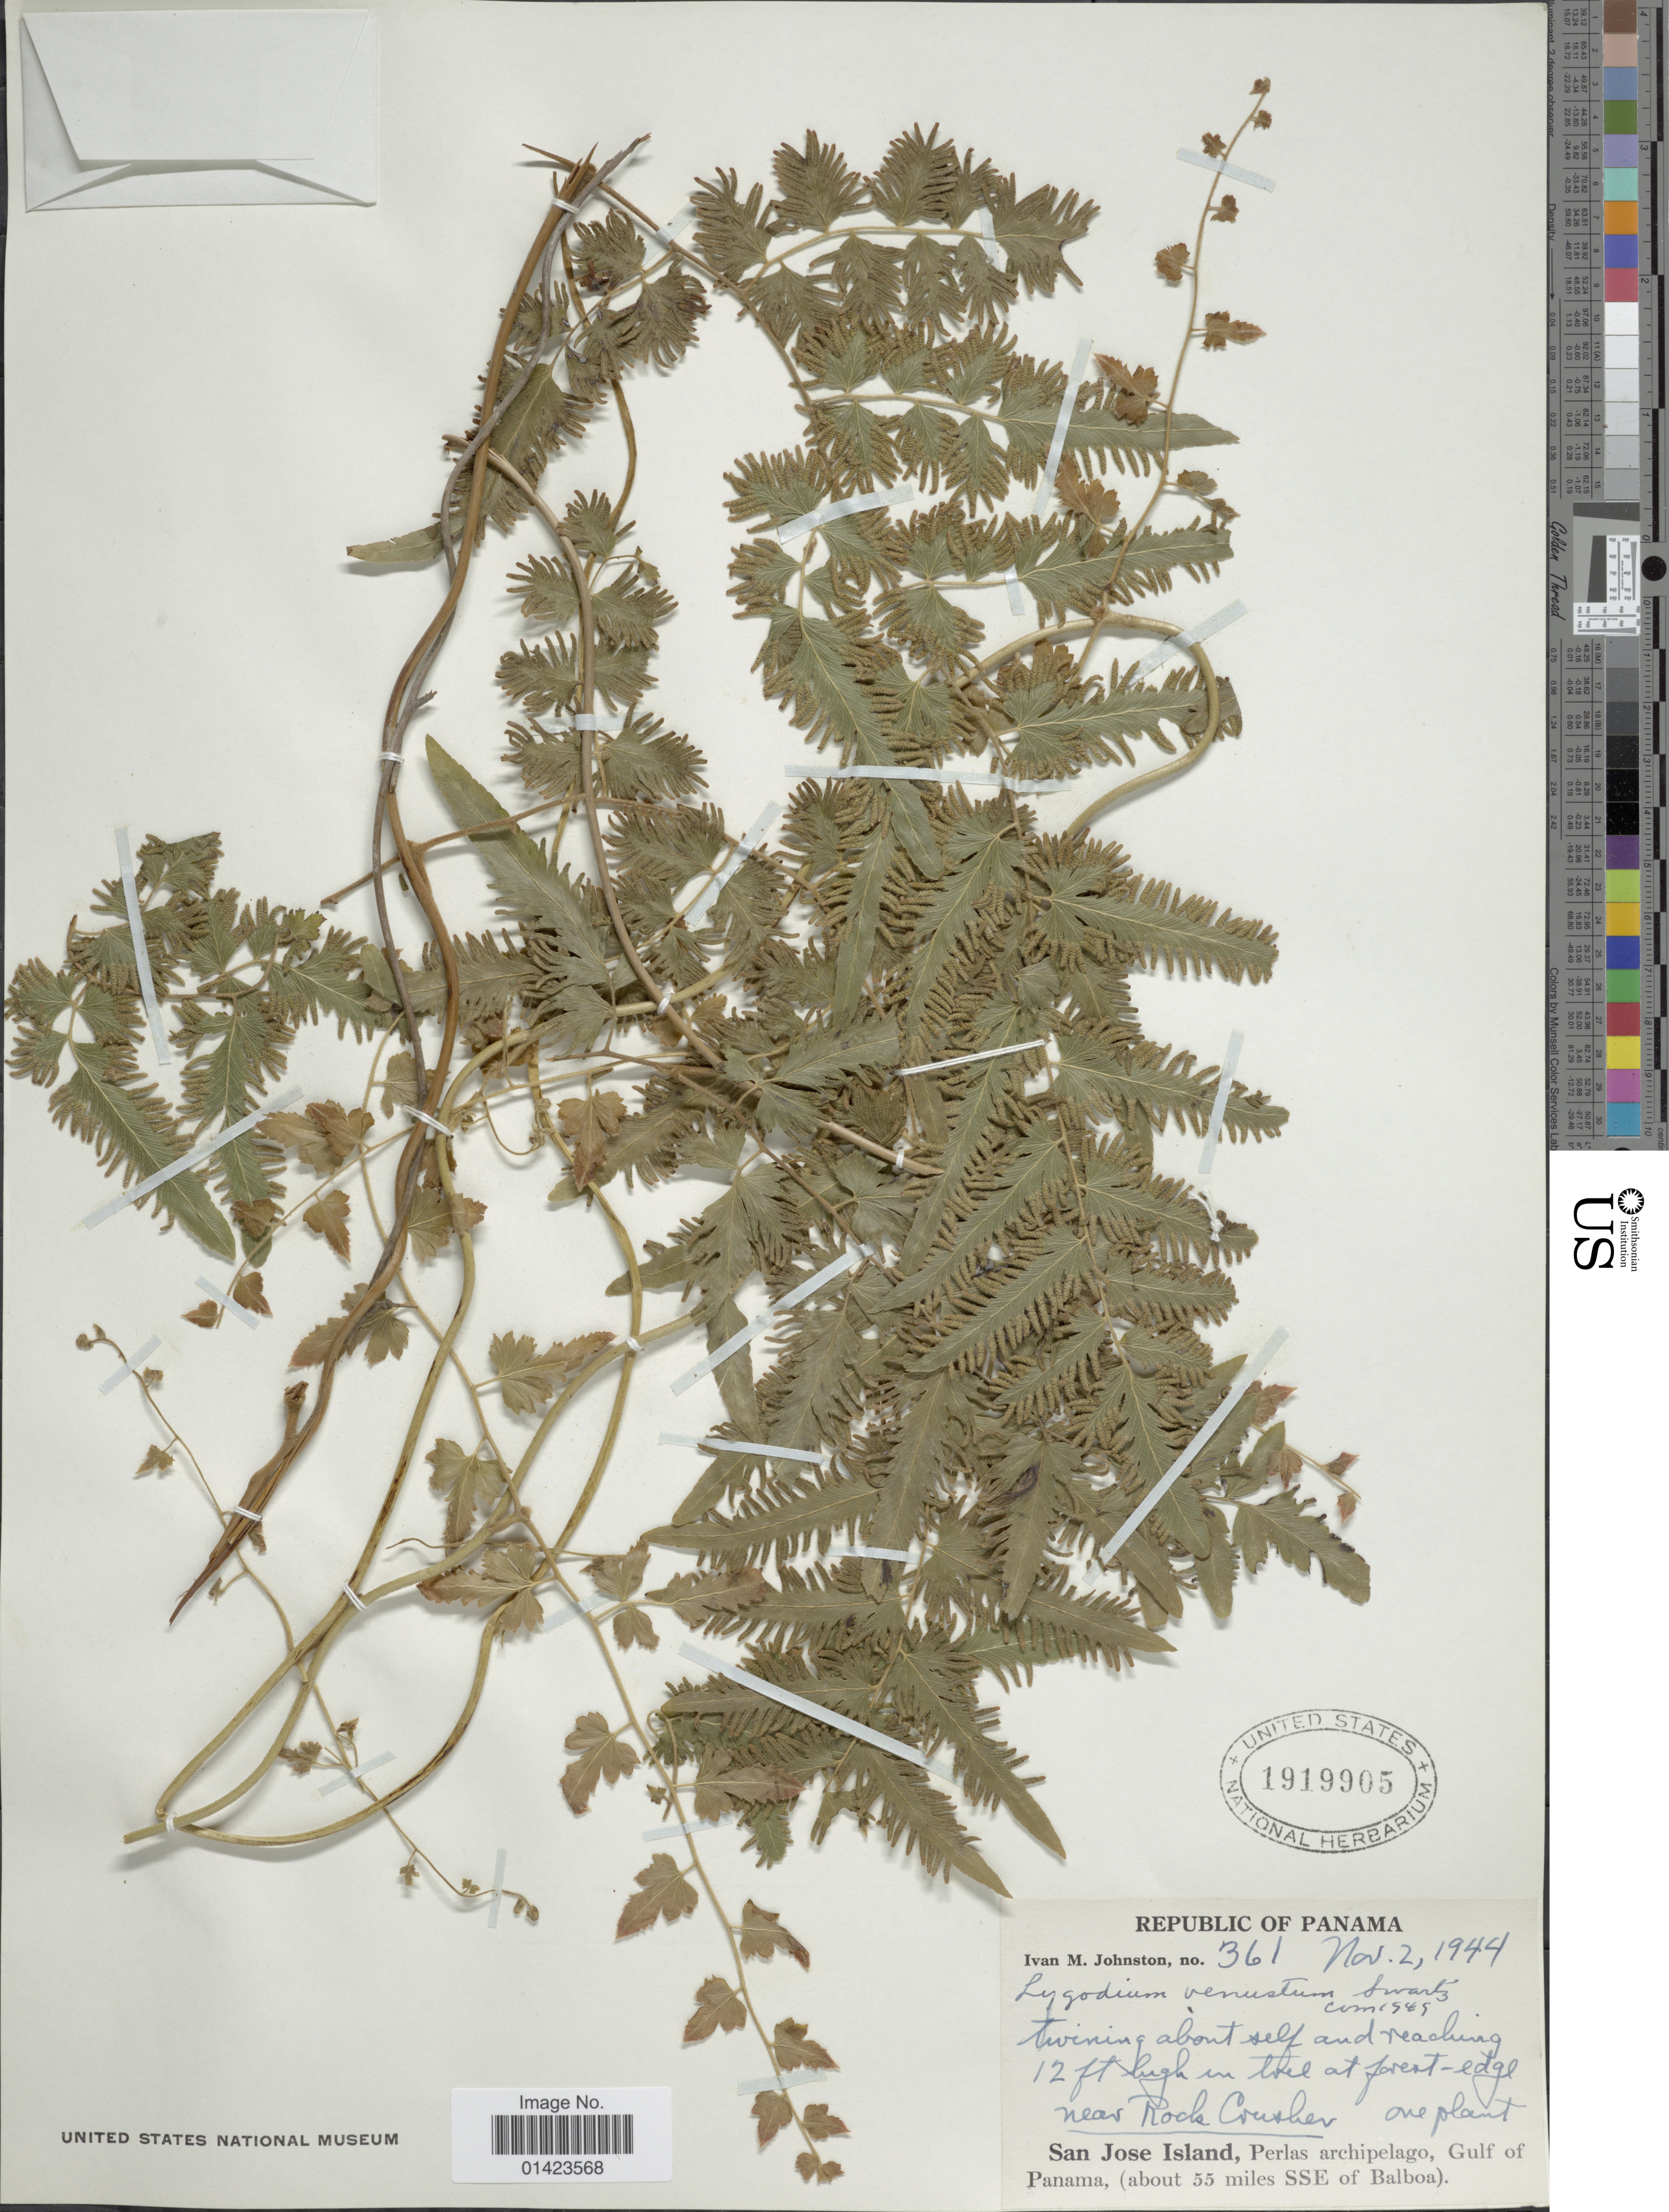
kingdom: Plantae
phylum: Tracheophyta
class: Polypodiopsida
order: Schizaeales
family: Lygodiaceae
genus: Lygodium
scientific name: Lygodium venustum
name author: Sw.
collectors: I.M. Johnston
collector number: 361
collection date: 1944-11-02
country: Panama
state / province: Panamá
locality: San Jose Island, Perlas archipellago, Gulf of Panama,(about 55 miles SSE of Balboa)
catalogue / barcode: US 1919905